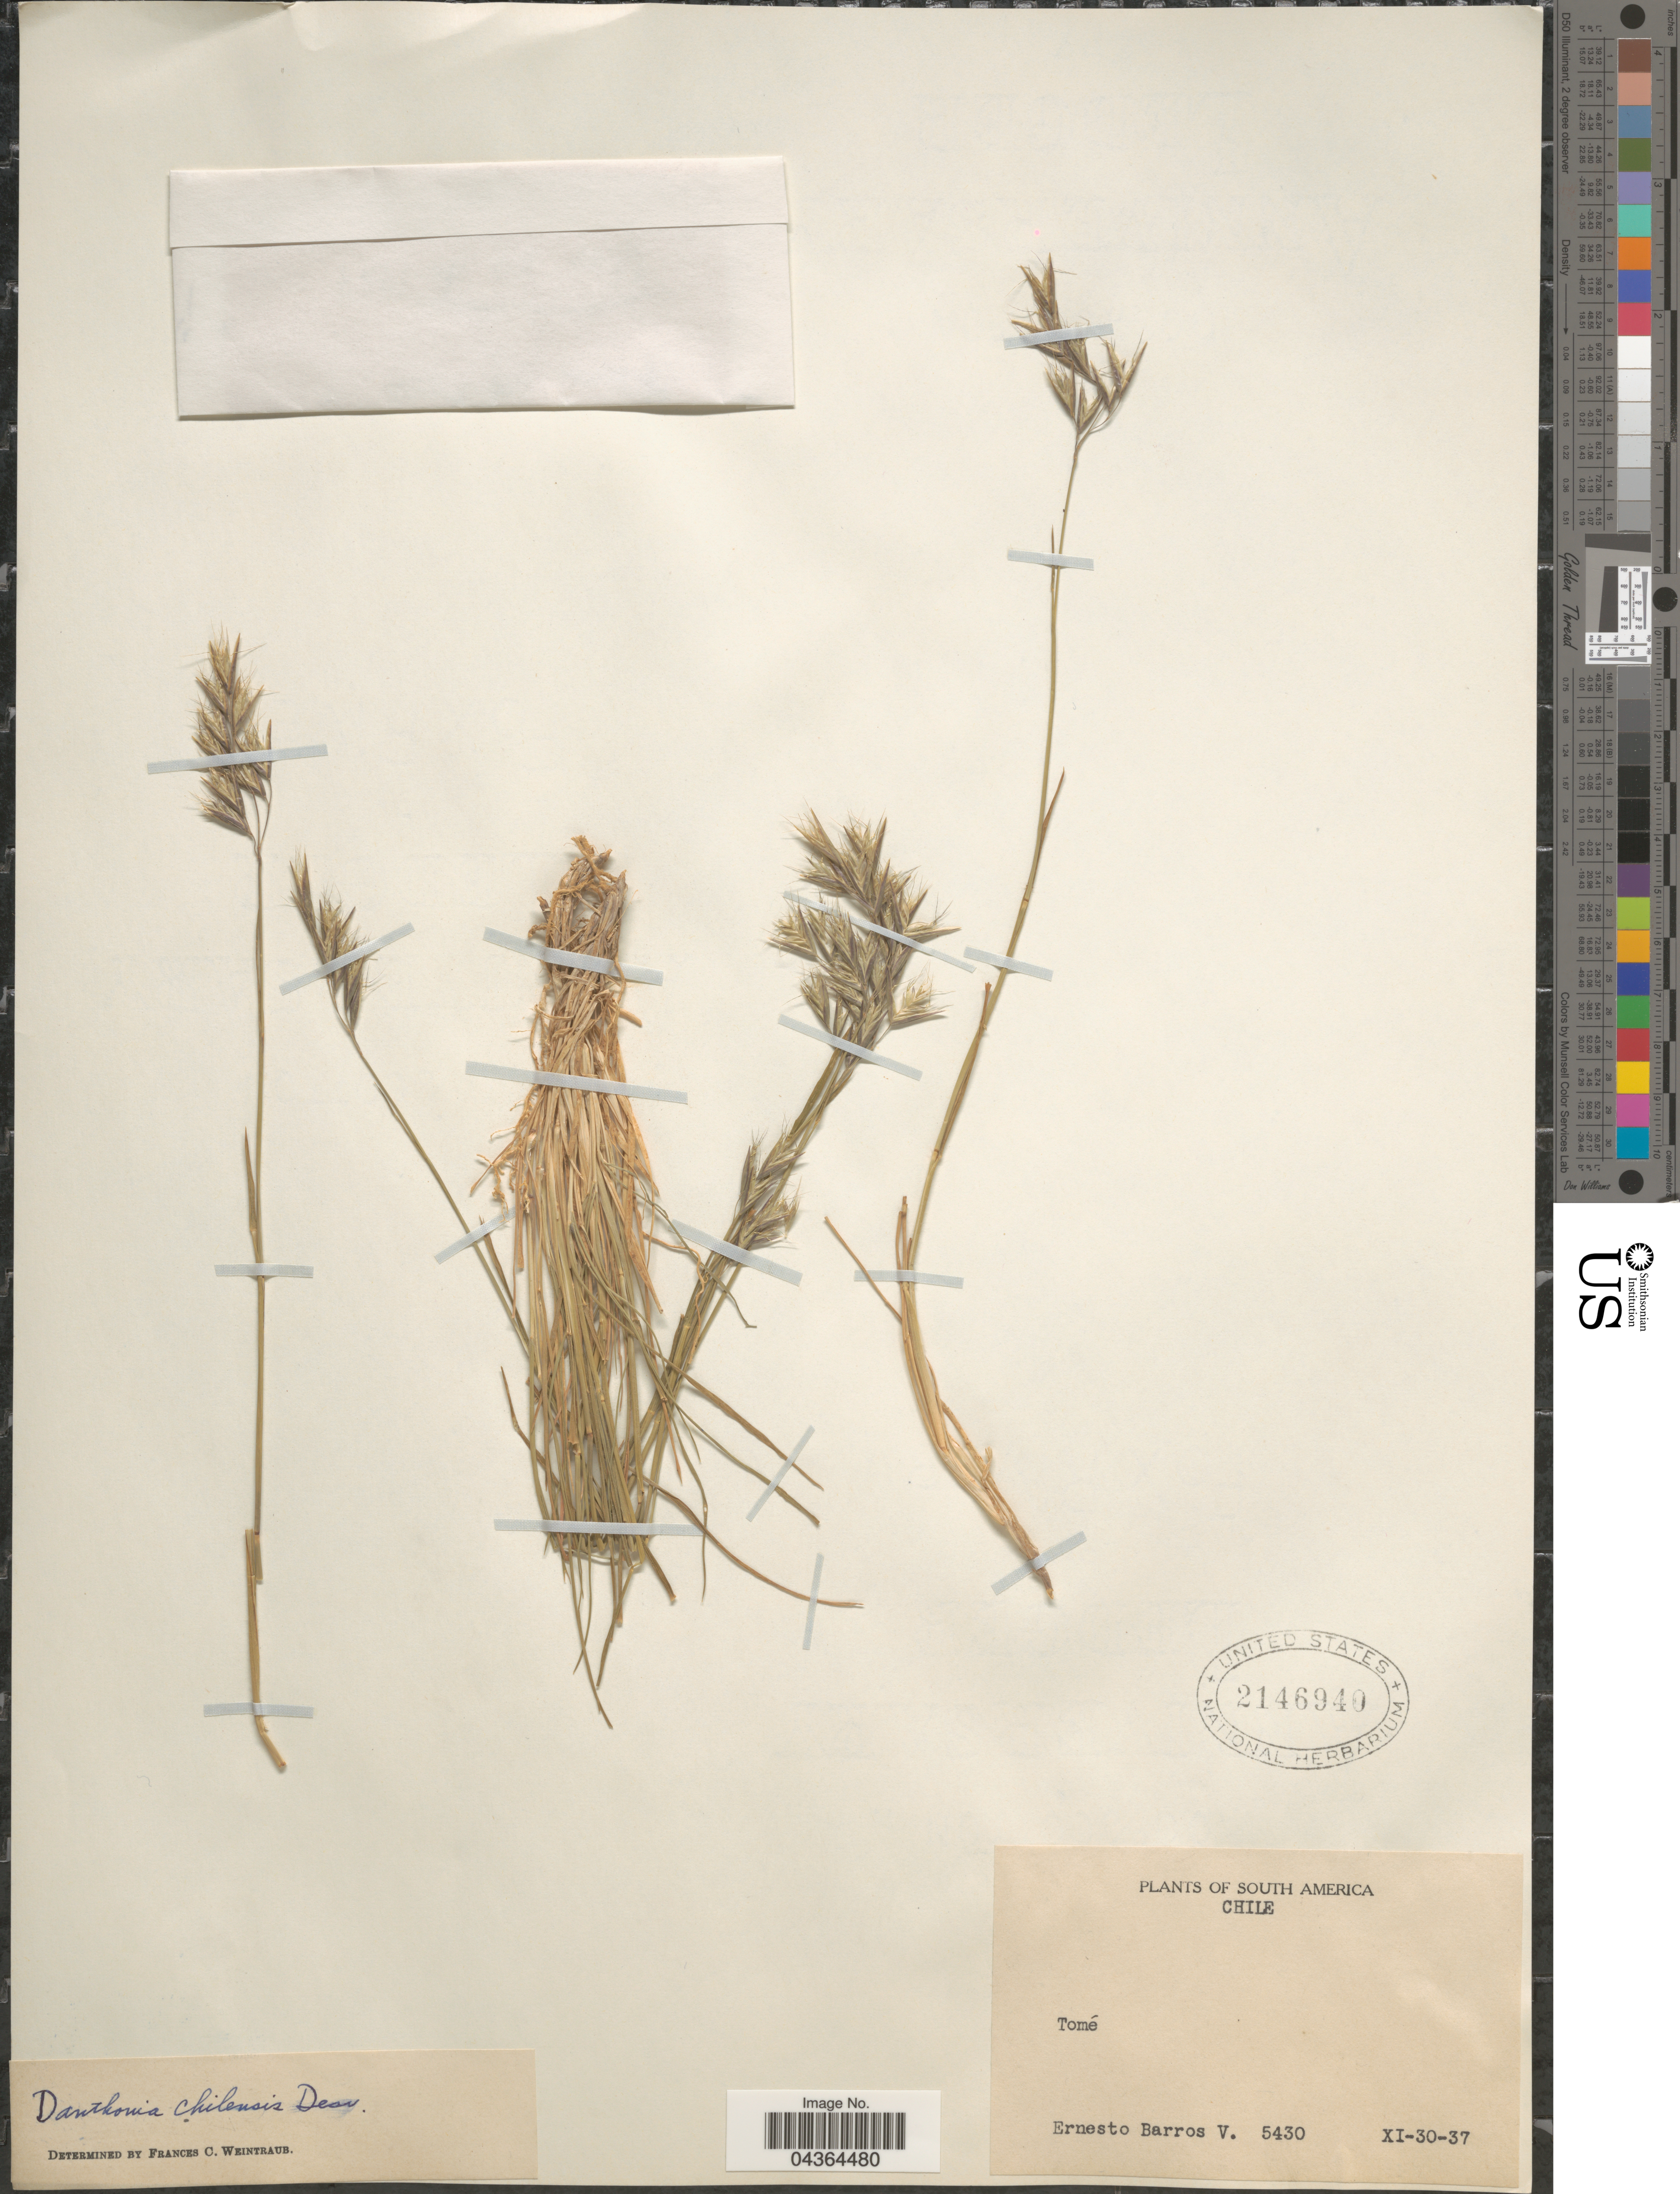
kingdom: Plantae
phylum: Tracheophyta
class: Liliopsida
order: Poales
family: Poaceae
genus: Danthonia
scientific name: Danthonia chilensis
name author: É. Desv.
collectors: E. Barros V.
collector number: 5430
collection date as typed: Transcribed d/m/y: 30/11/37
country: Chile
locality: Tomé.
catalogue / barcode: US 2146940